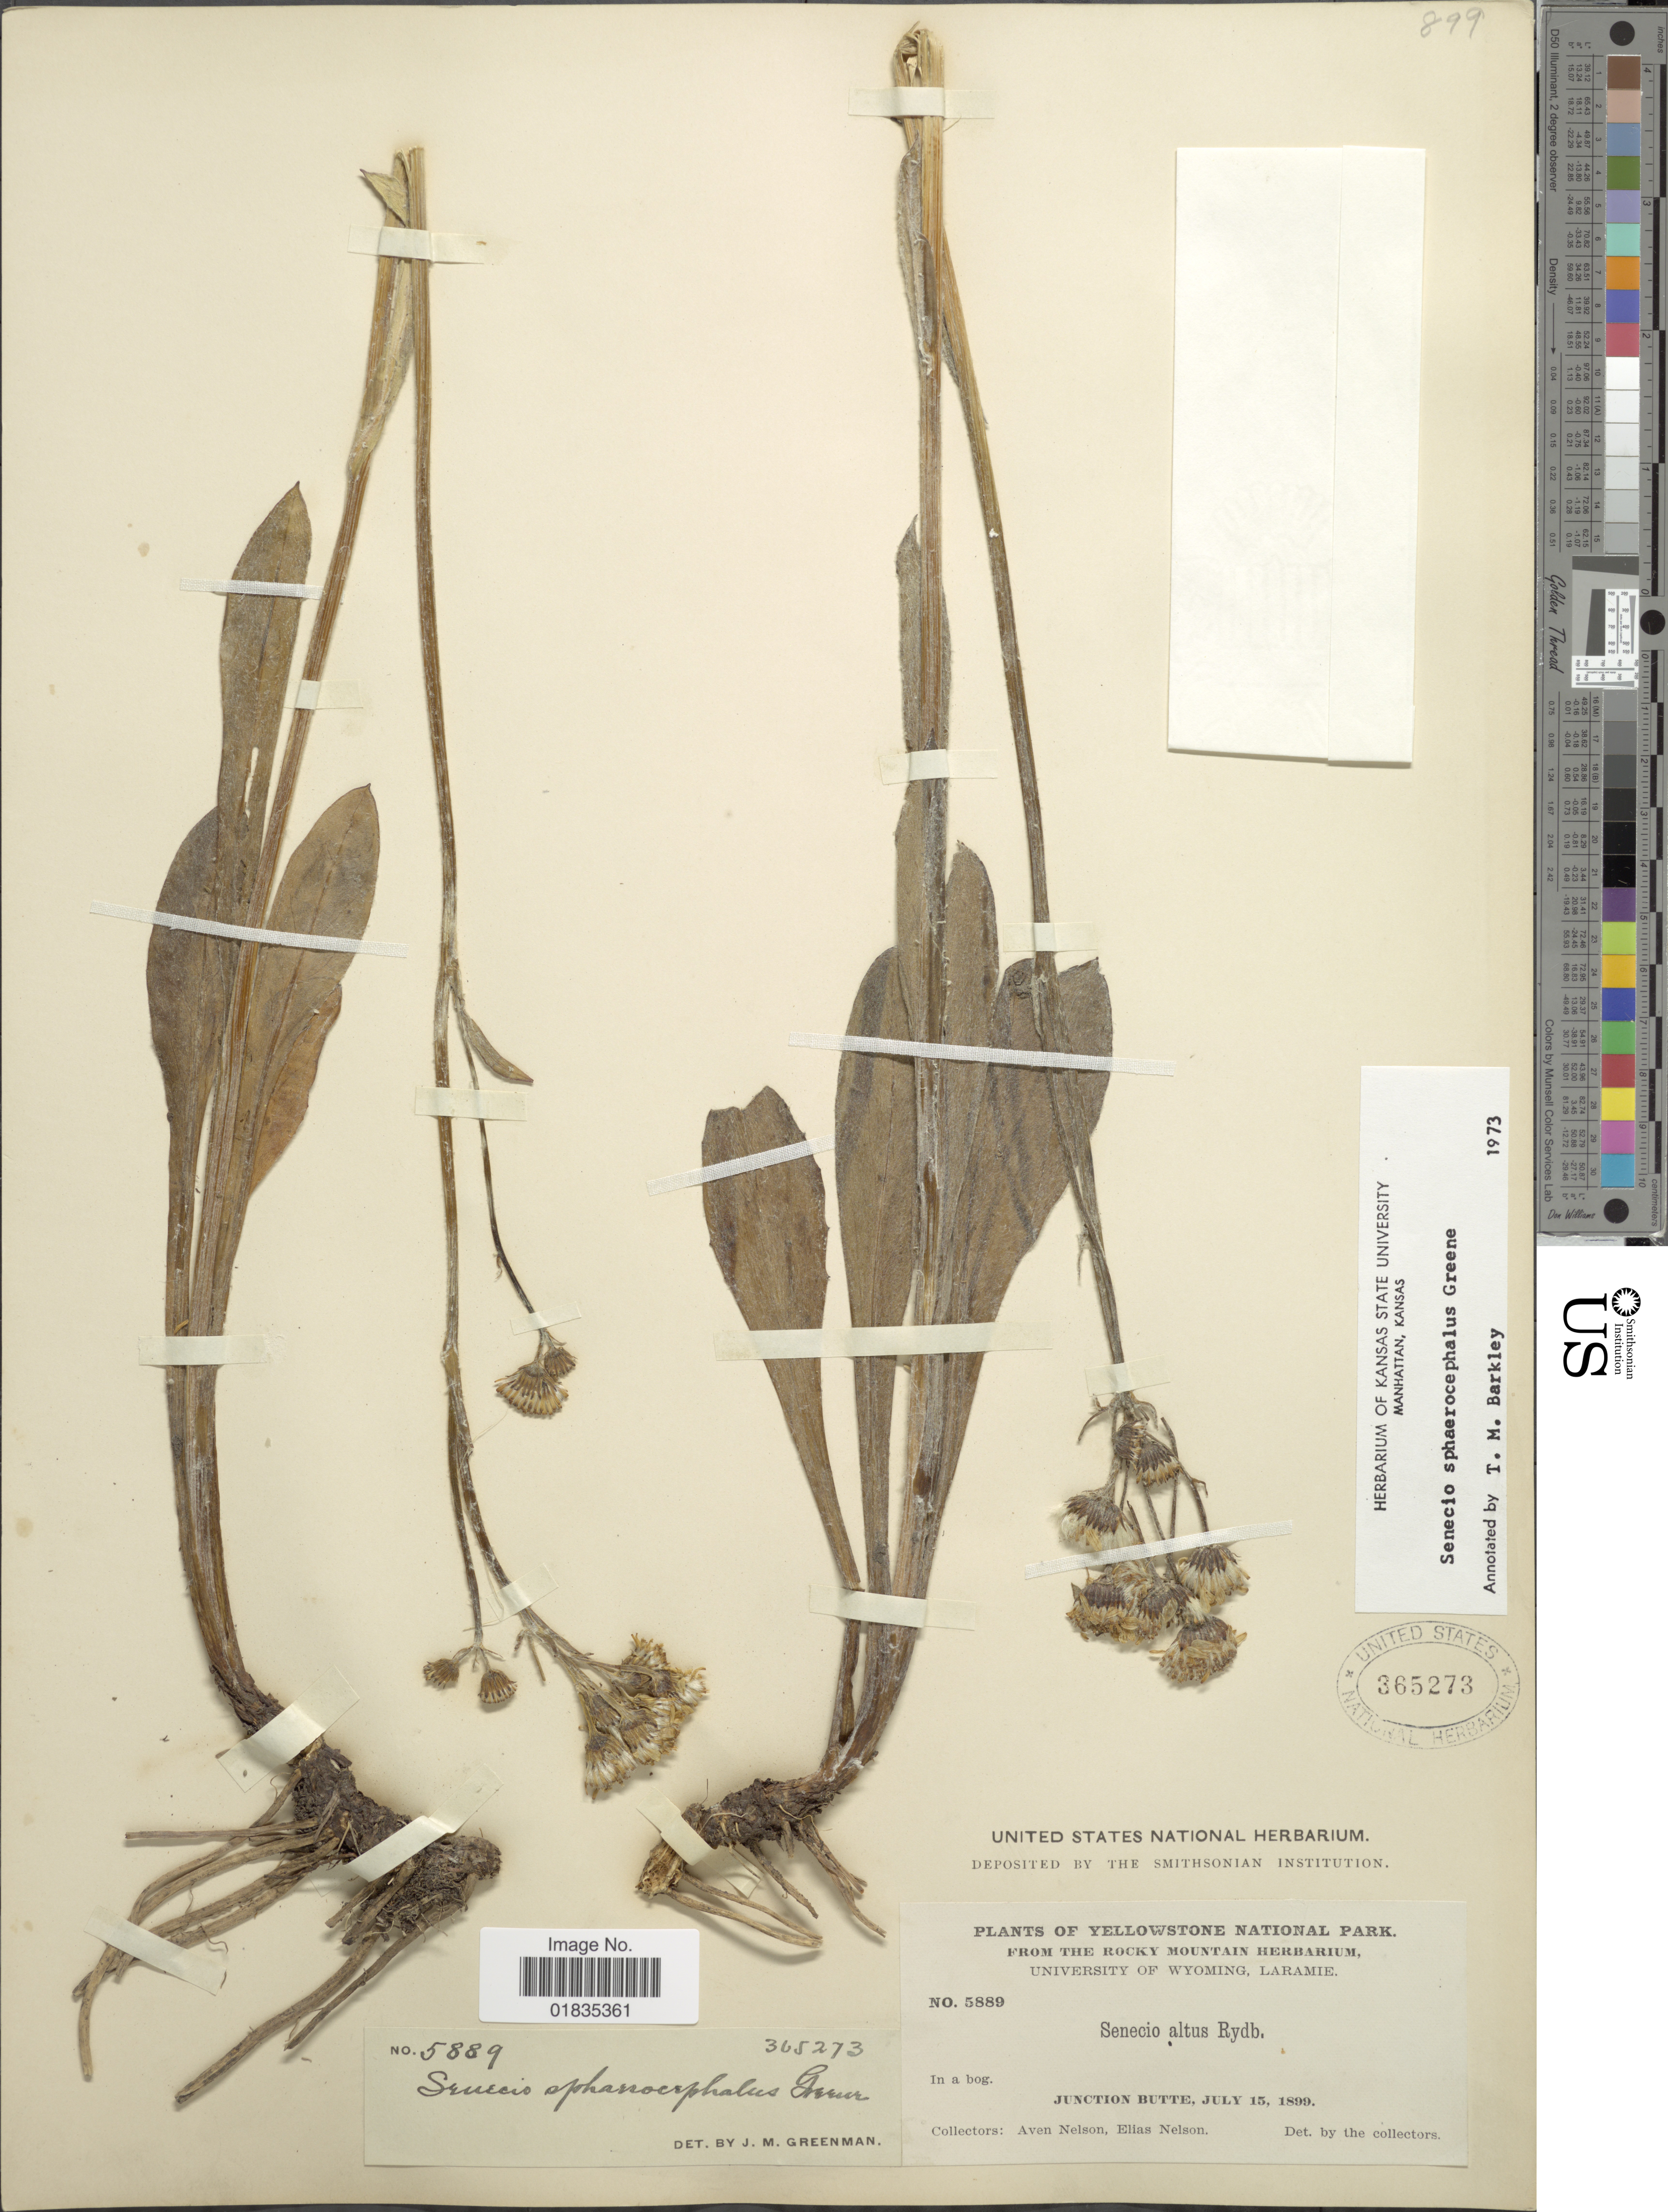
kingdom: Plantae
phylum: Tracheophyta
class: Magnoliopsida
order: Asterales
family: Asteraceae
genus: Senecio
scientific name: Senecio sphaerocephalus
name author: Greene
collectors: A. Nelson & E. Nelson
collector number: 5889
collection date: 1899-07-15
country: United States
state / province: Wyoming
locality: Yellowstone National Park, Junction Butte.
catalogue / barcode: US 365273